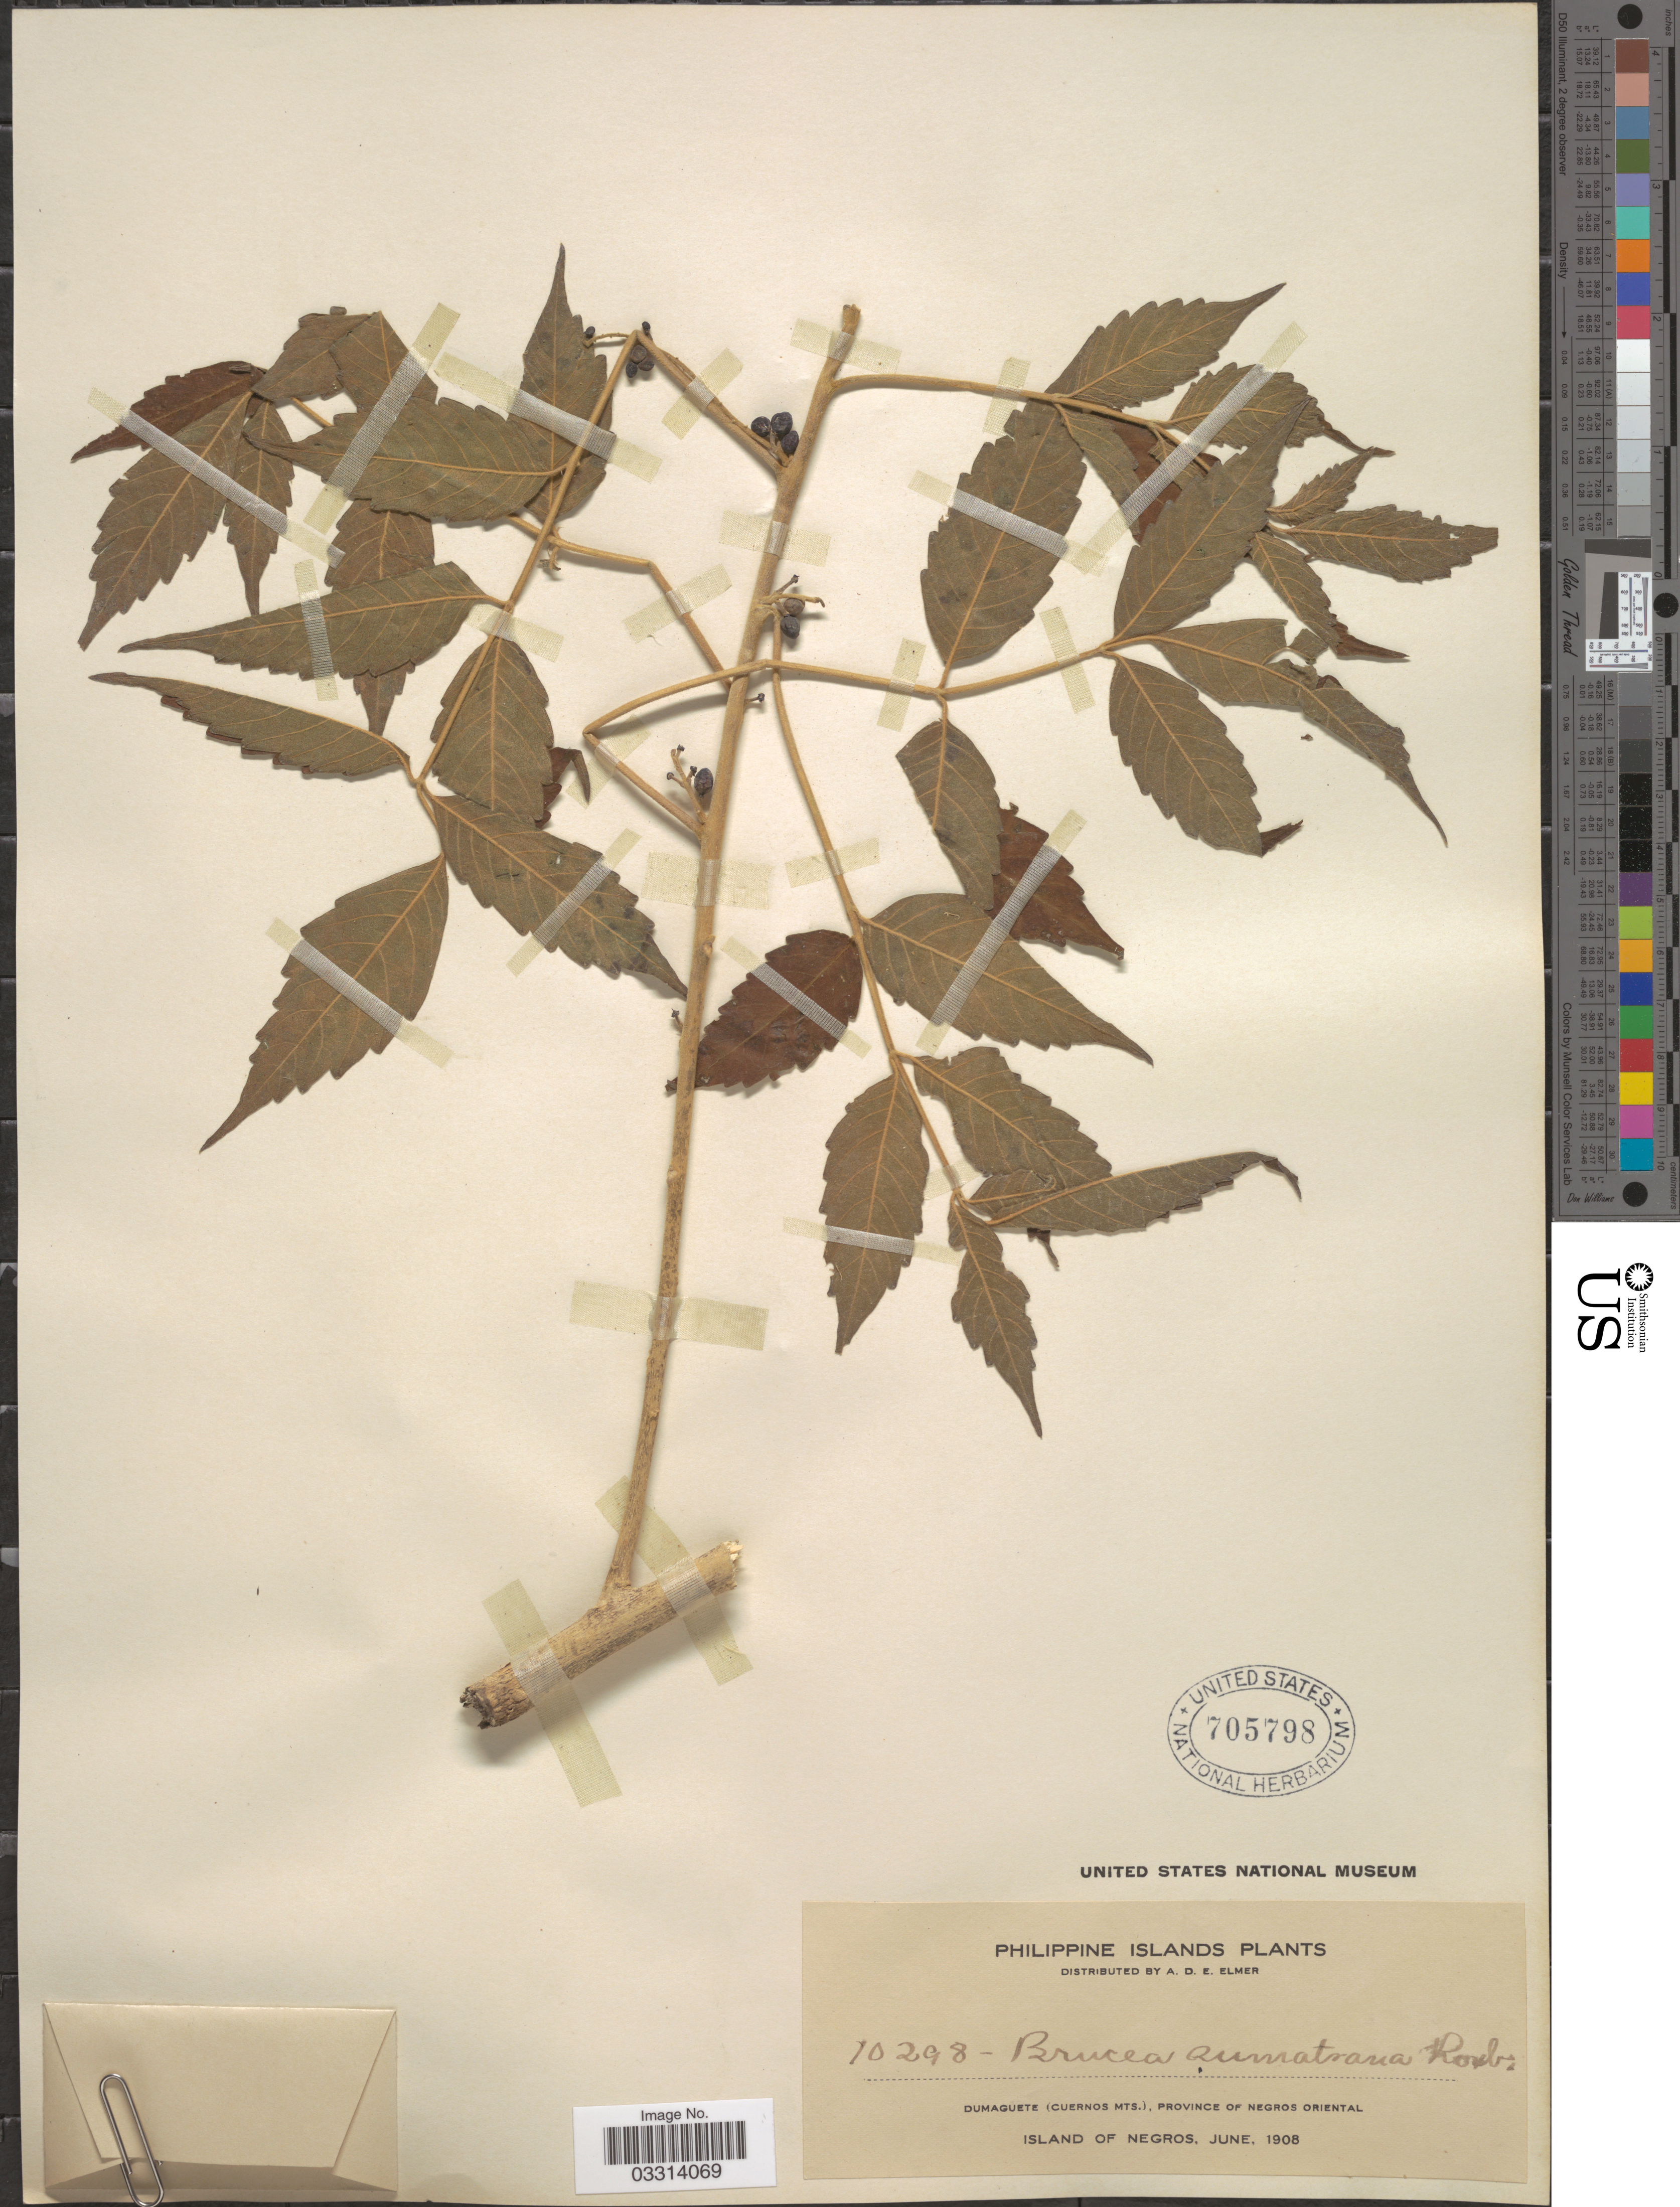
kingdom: Plantae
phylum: Tracheophyta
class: Magnoliopsida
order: Sapindales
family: Simaroubaceae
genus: Brucea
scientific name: Brucea javanica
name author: (L.) Merr.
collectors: A. D. E. Elmer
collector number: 10298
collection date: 1908-06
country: Philippines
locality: Dumaguete (Cuernos Mts.), Province of Negros Oriental. Island of Negros.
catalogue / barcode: US 705798